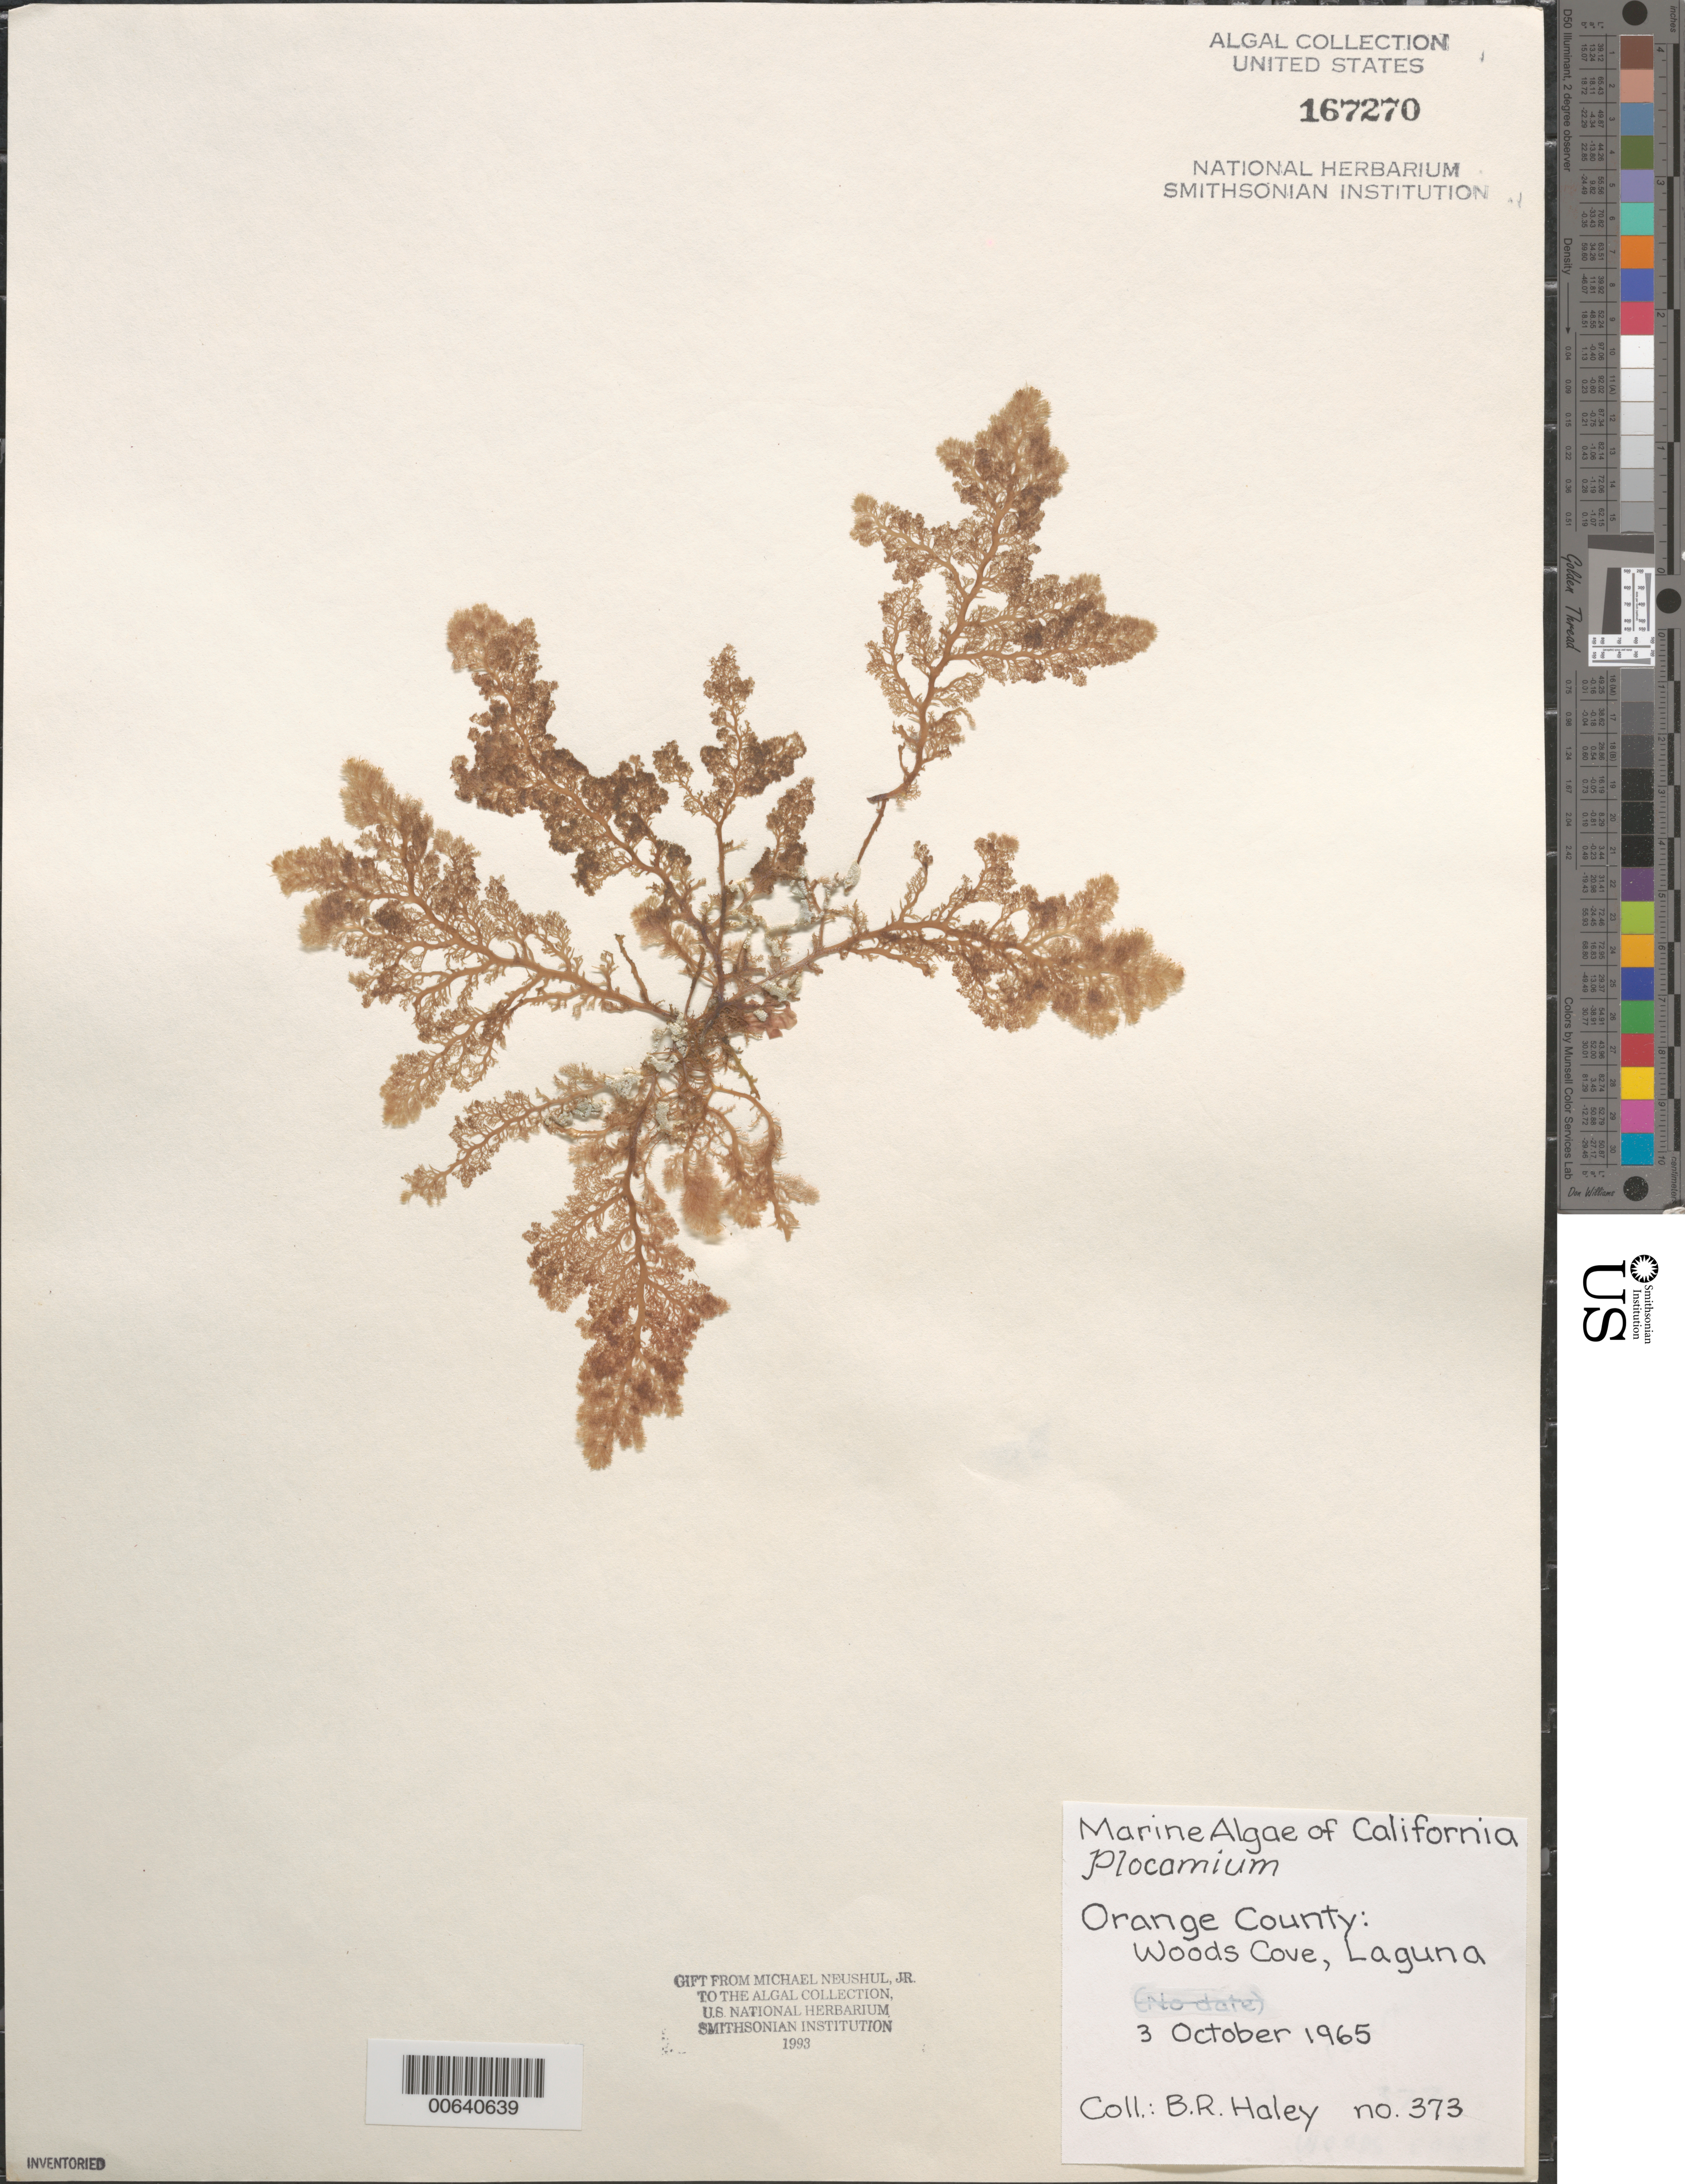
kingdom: Plantae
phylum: Rhodophyta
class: Florideophyceae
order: Plocamiales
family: Plocamiaceae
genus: Plocamium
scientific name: Plocamium sp.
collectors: B. Haley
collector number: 373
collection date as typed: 03 Oct 1965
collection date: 1965-10-03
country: United States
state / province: California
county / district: Orange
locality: Laguna, Wood's Cove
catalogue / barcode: US 167270